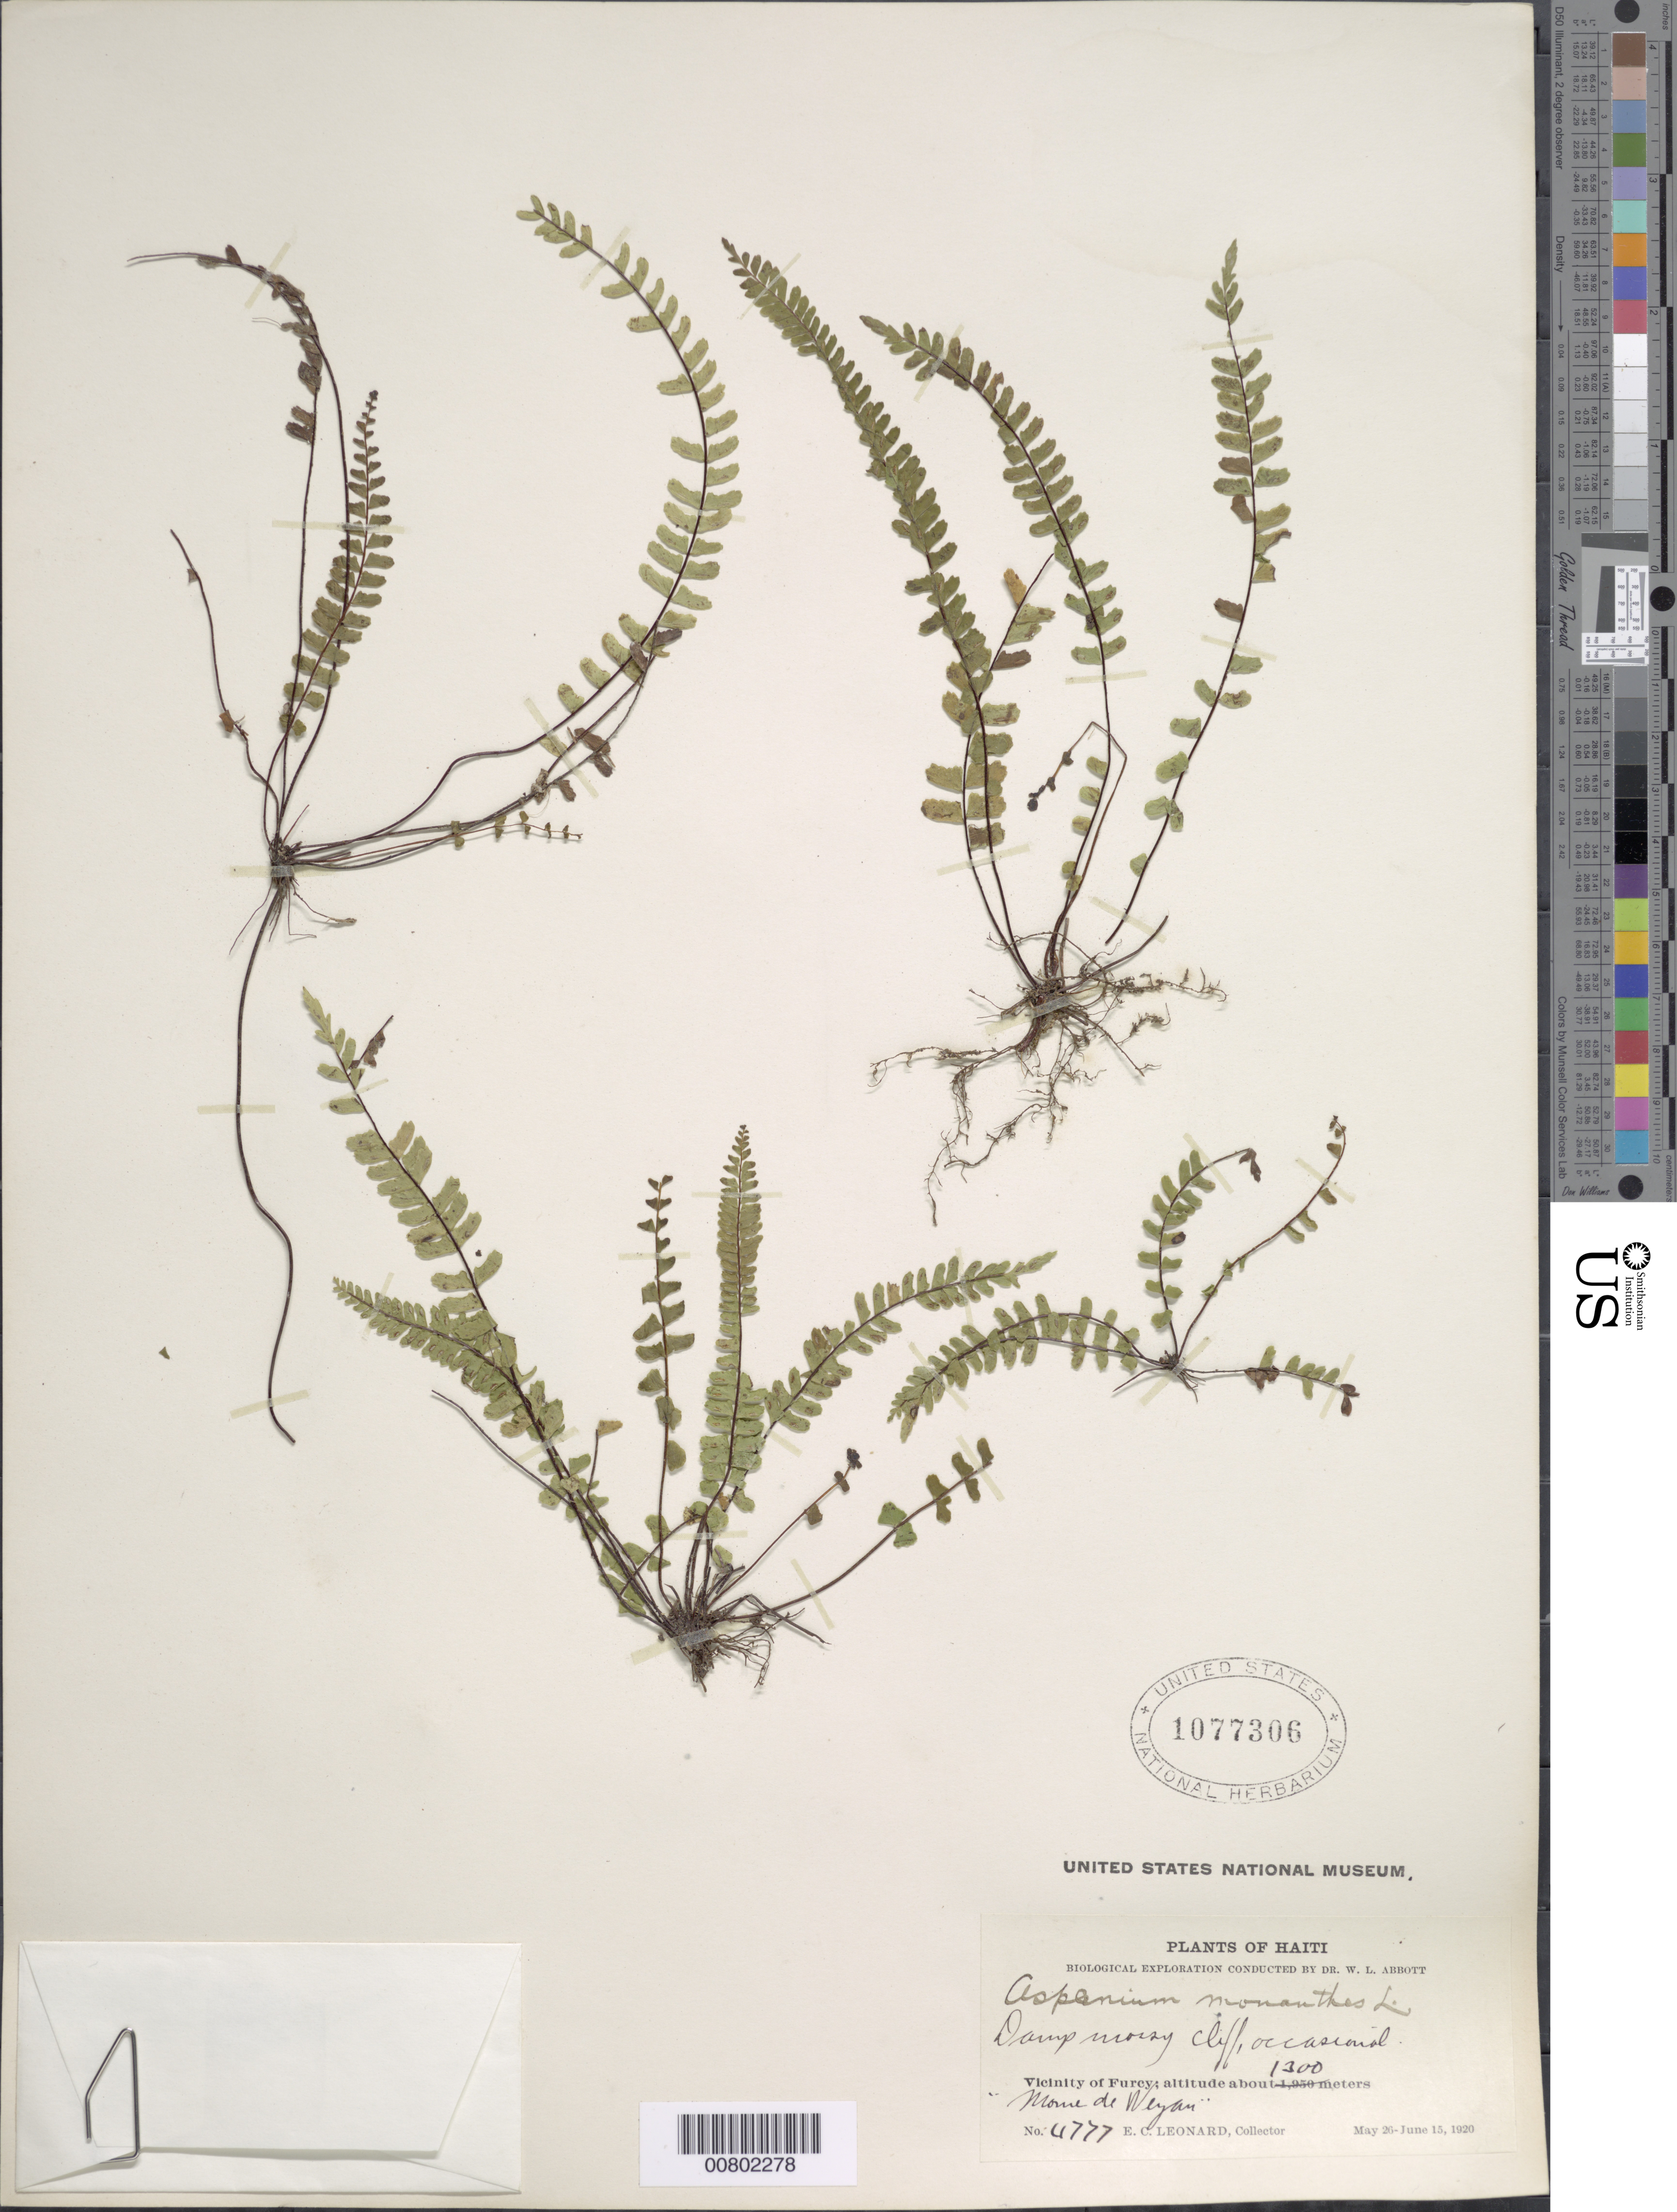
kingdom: Plantae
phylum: Tracheophyta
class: Polypodiopsida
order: Polypodiales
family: Aspleniaceae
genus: Asplenium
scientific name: Asplenium monanthes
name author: L.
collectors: E. C. Leonard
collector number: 4777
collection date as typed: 26 May 1920 to 15 Jun 1920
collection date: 1920-05-26/1920-06-15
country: Haiti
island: Hispaniola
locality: Furcy vicinity, Morne de Weyan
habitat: Damp mossy cliff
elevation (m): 1300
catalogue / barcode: US 1077306